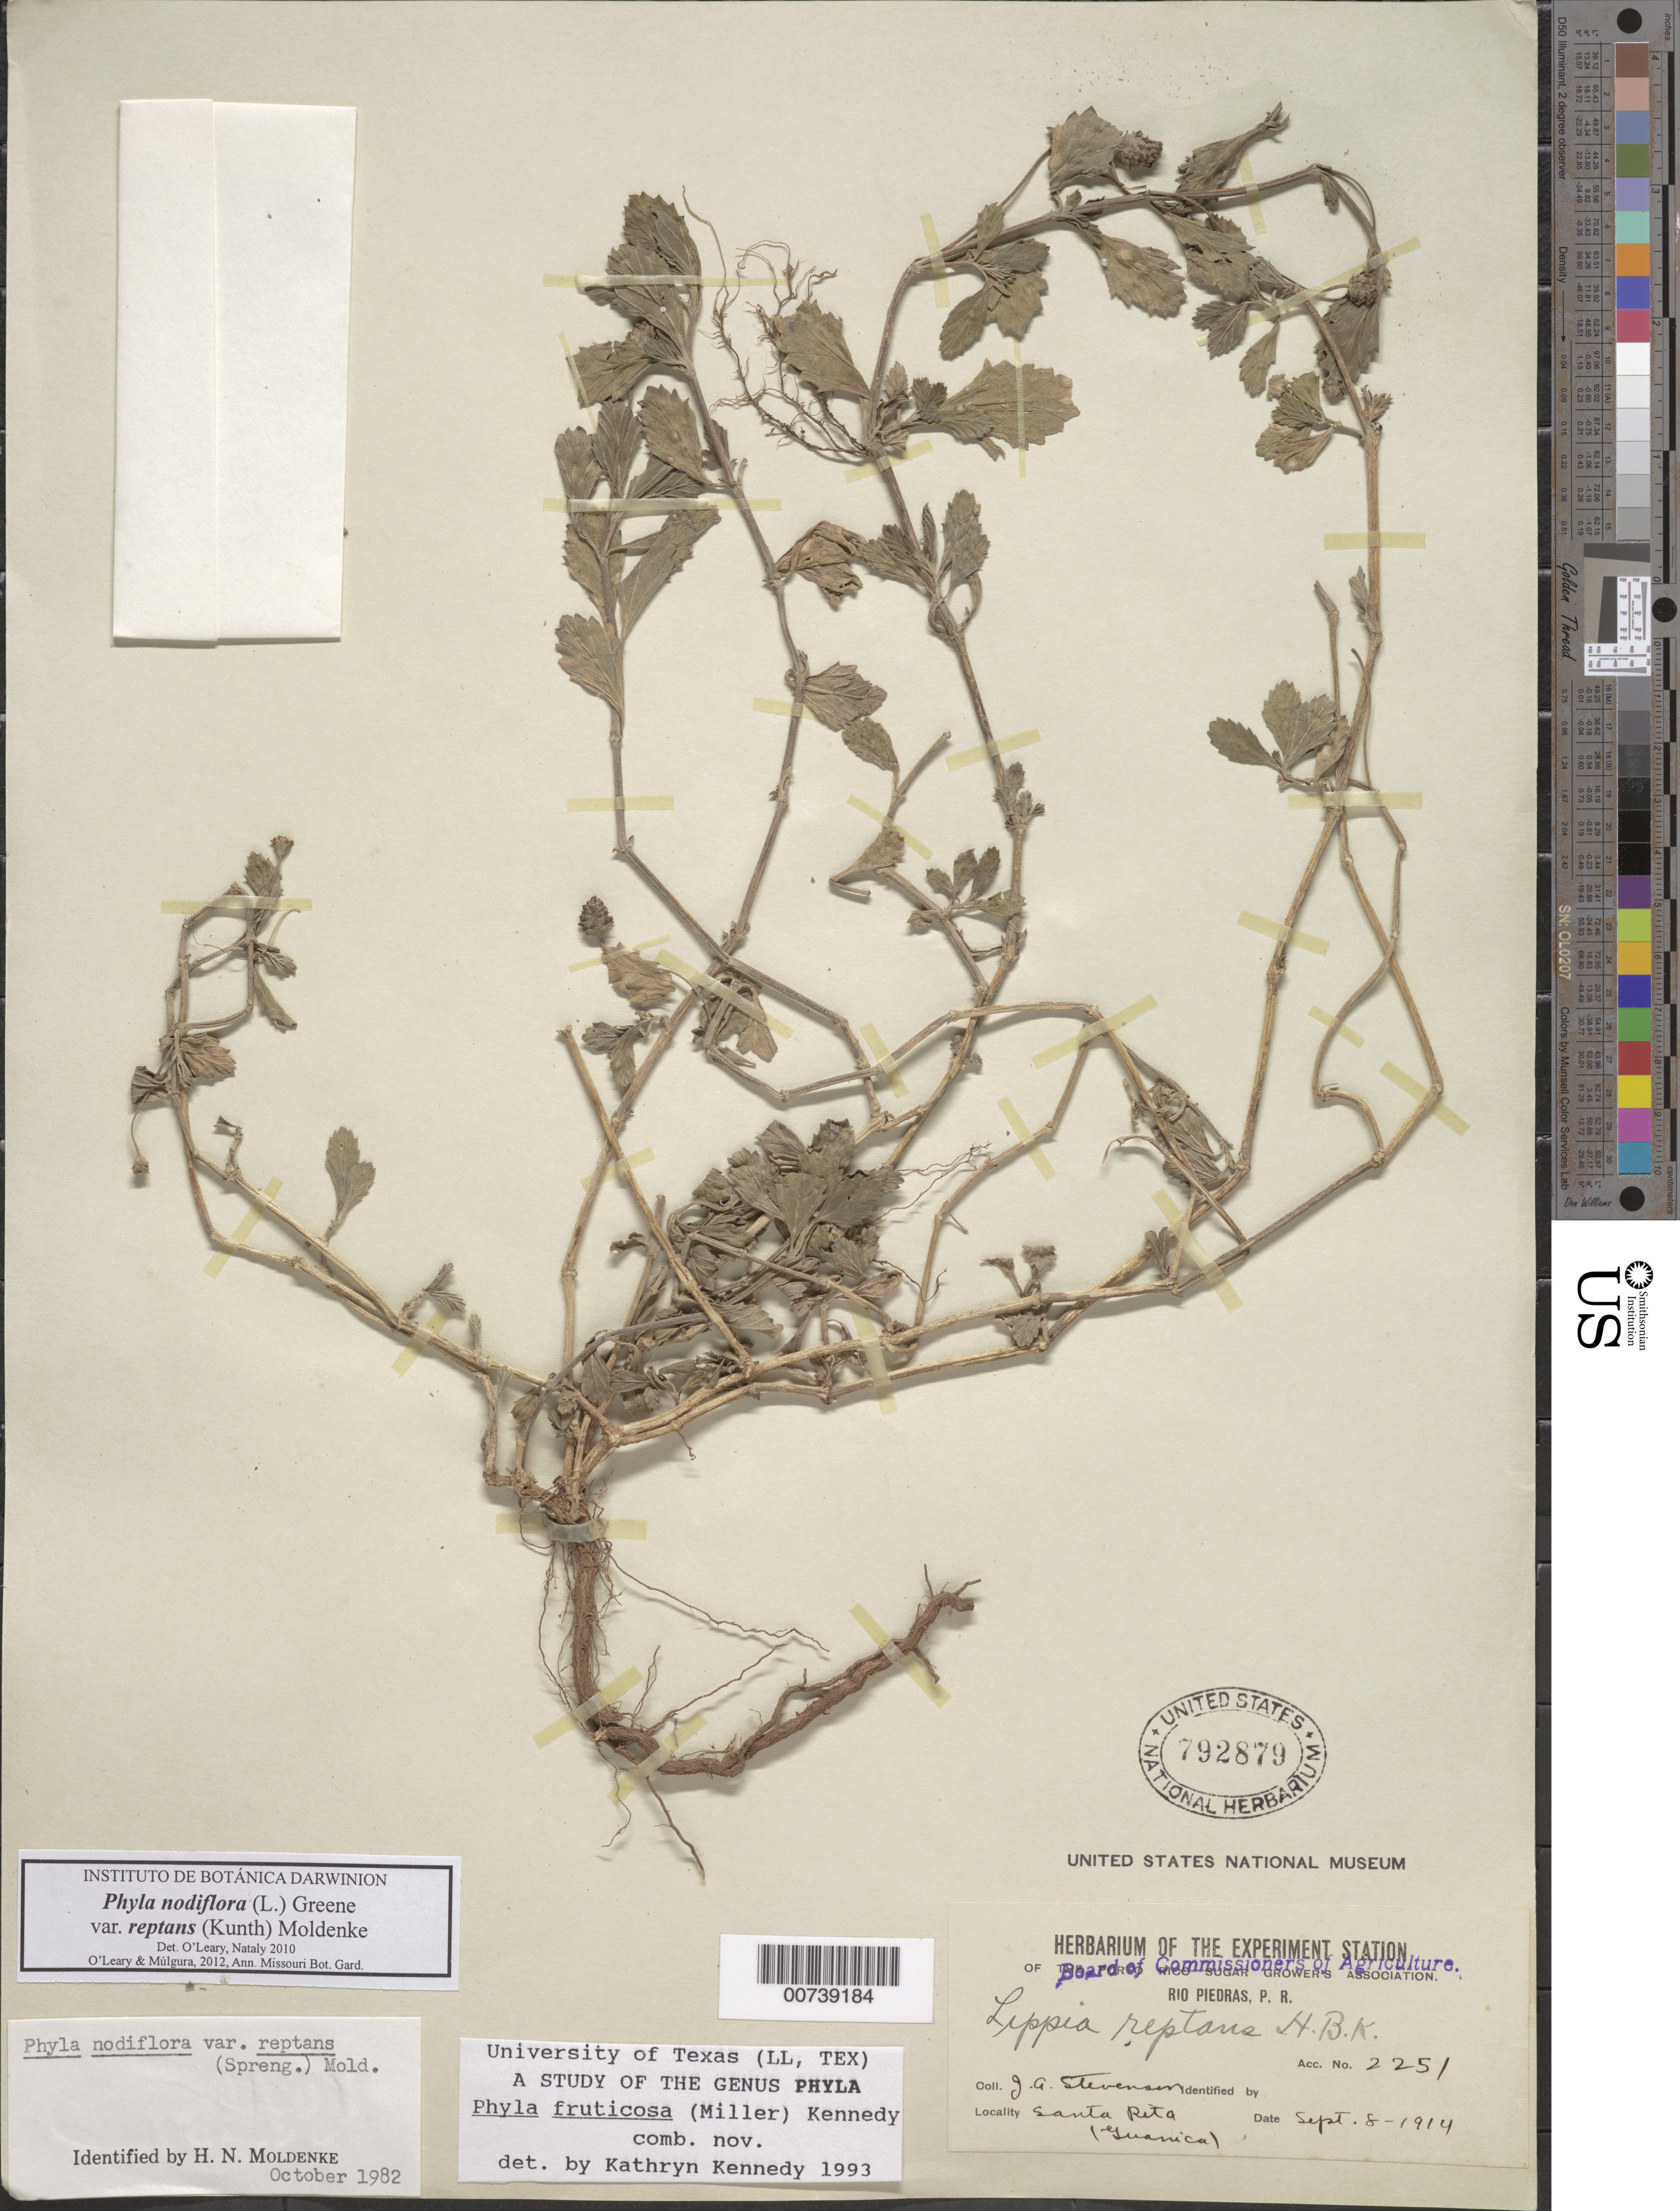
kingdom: Plantae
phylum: Tracheophyta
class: Magnoliopsida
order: Lamiales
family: Verbenaceae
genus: Phyla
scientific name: Phyla nodiflora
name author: (L.) Greene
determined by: Kennedy, K.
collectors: J. Stevenson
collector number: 2251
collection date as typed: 08 Sep 1914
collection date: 1914-09-08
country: Puerto Rico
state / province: Guánica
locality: Río Piedras. Santa Rita (Guanica)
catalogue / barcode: US 792879